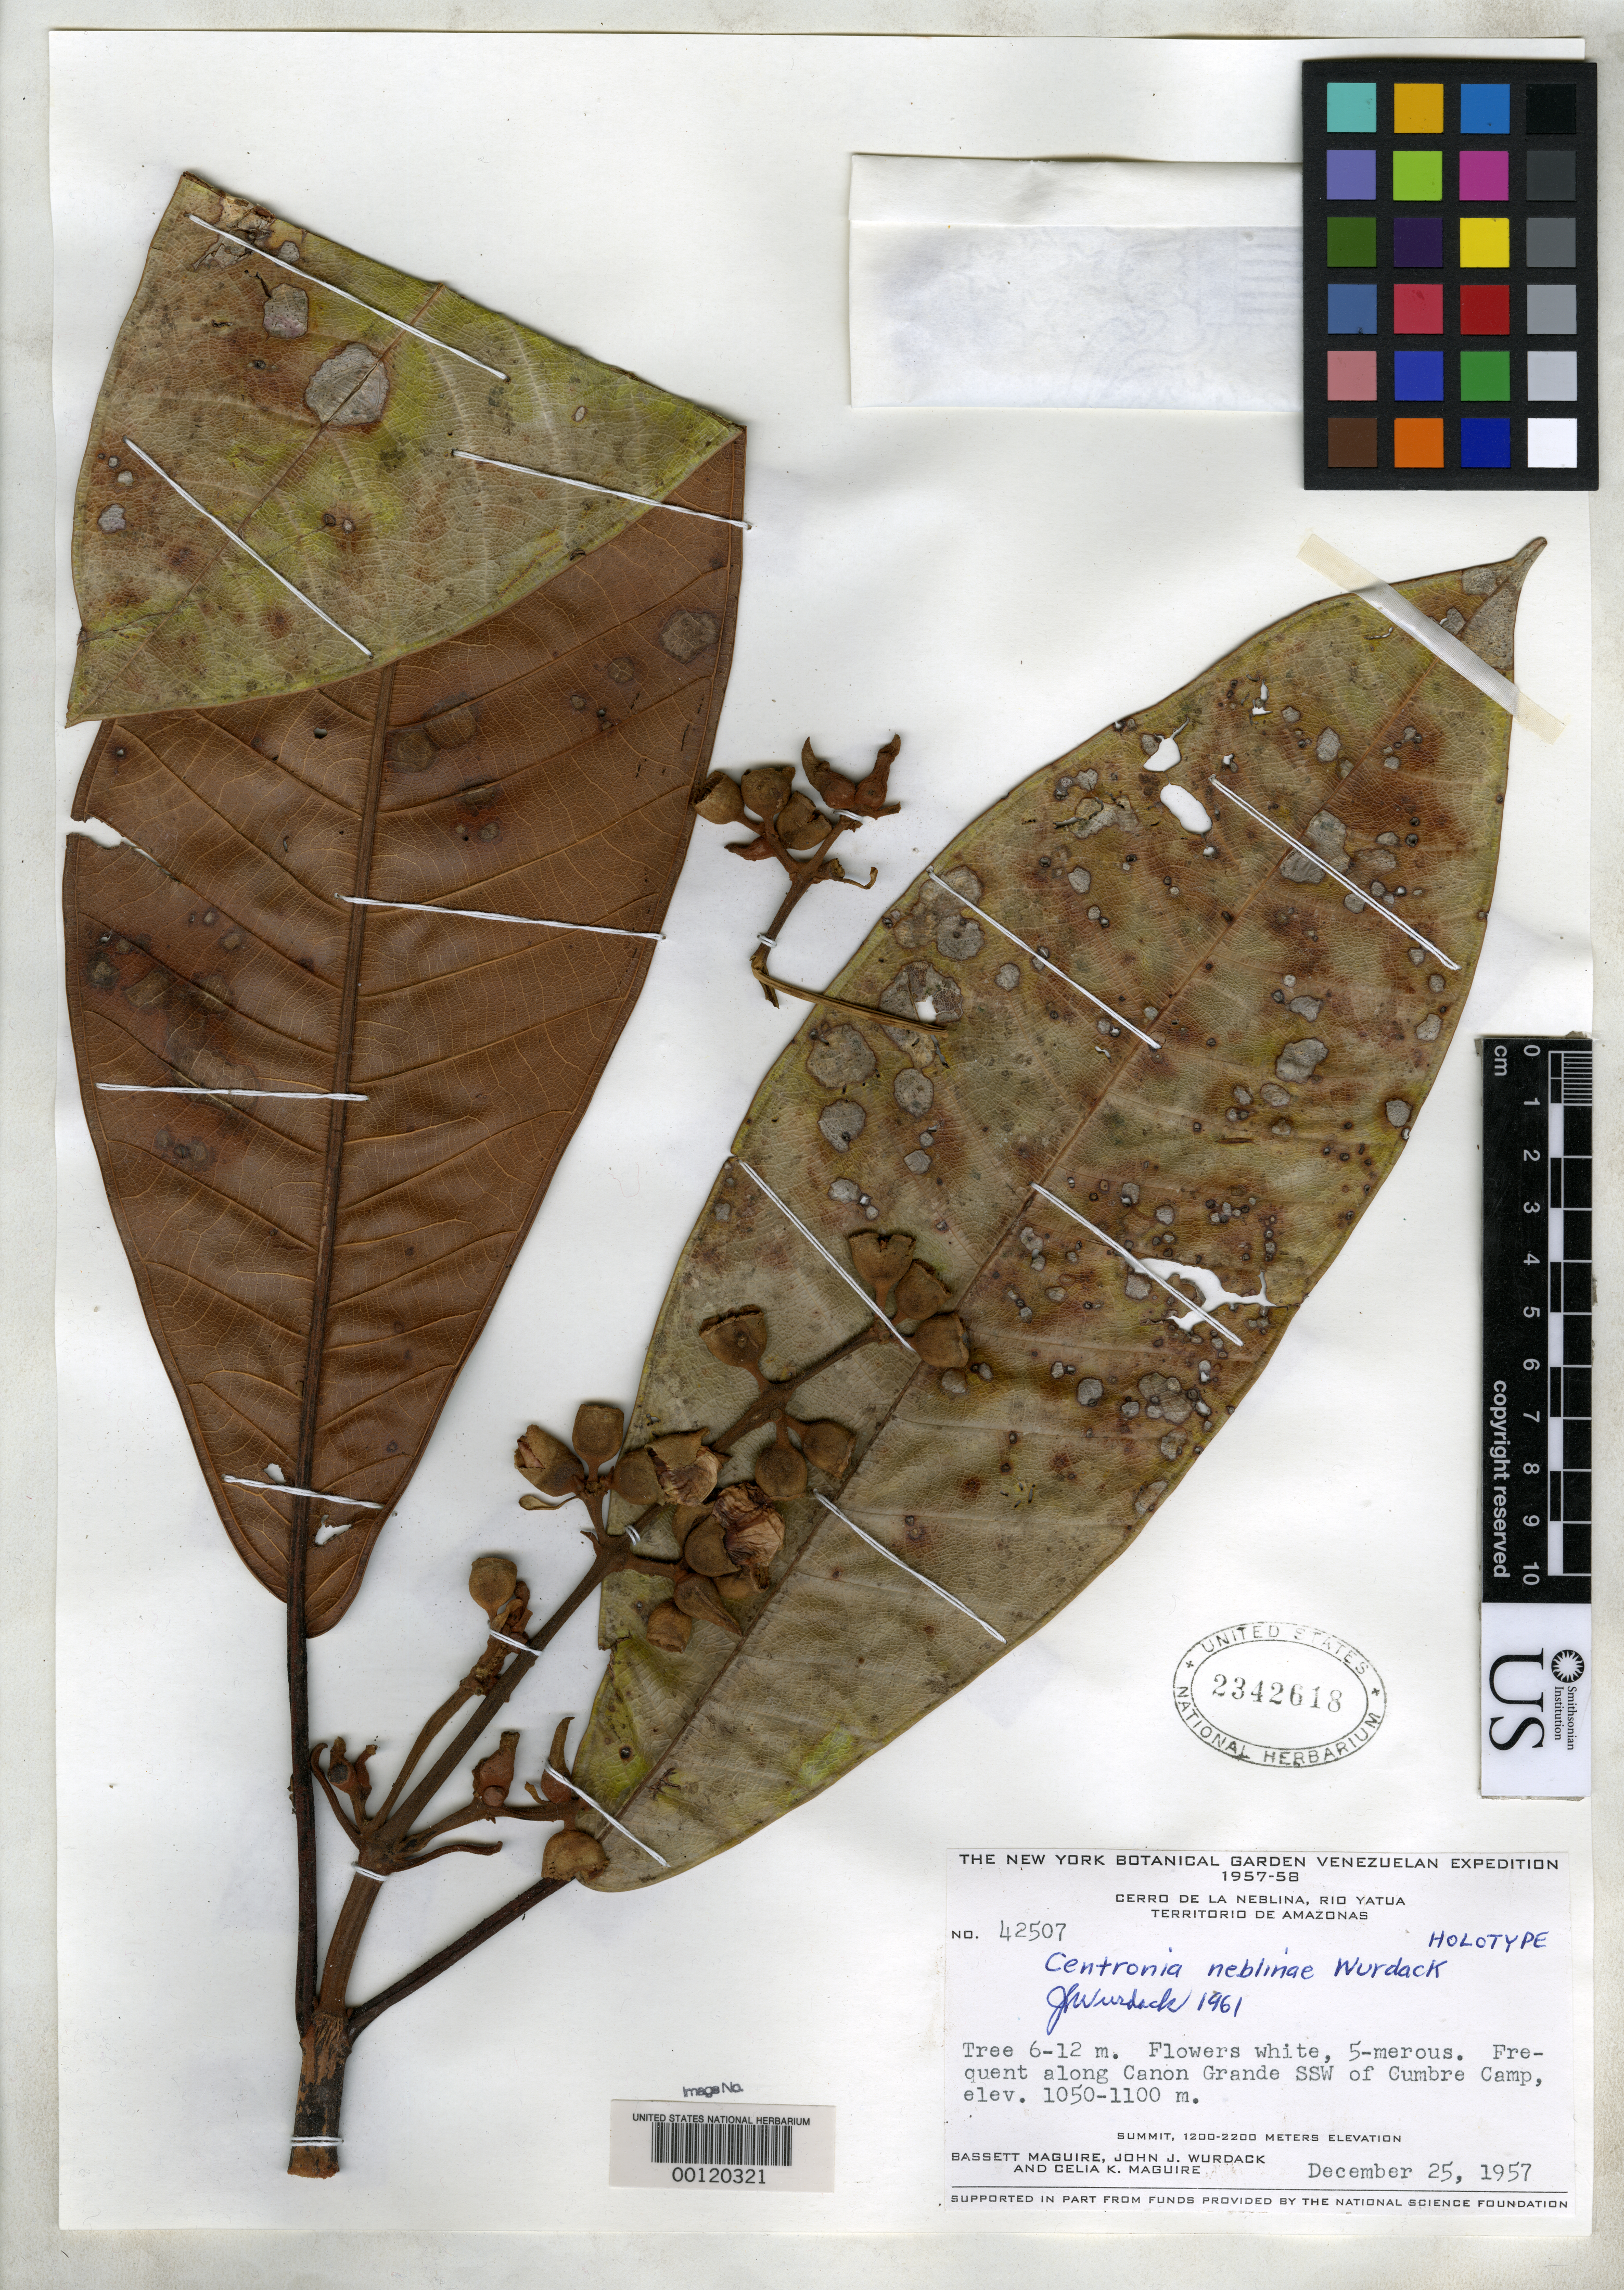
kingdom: Plantae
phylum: Tracheophyta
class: Magnoliopsida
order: Myrtales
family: Melastomataceae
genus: Centronia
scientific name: Centronia neblinae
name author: Wurdack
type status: Holotype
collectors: B. Maguire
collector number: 42507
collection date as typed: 25 Dec 1957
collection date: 1957-12-25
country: Venezuela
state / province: Amazonas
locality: Cerro Neblina.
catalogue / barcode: US 2342618